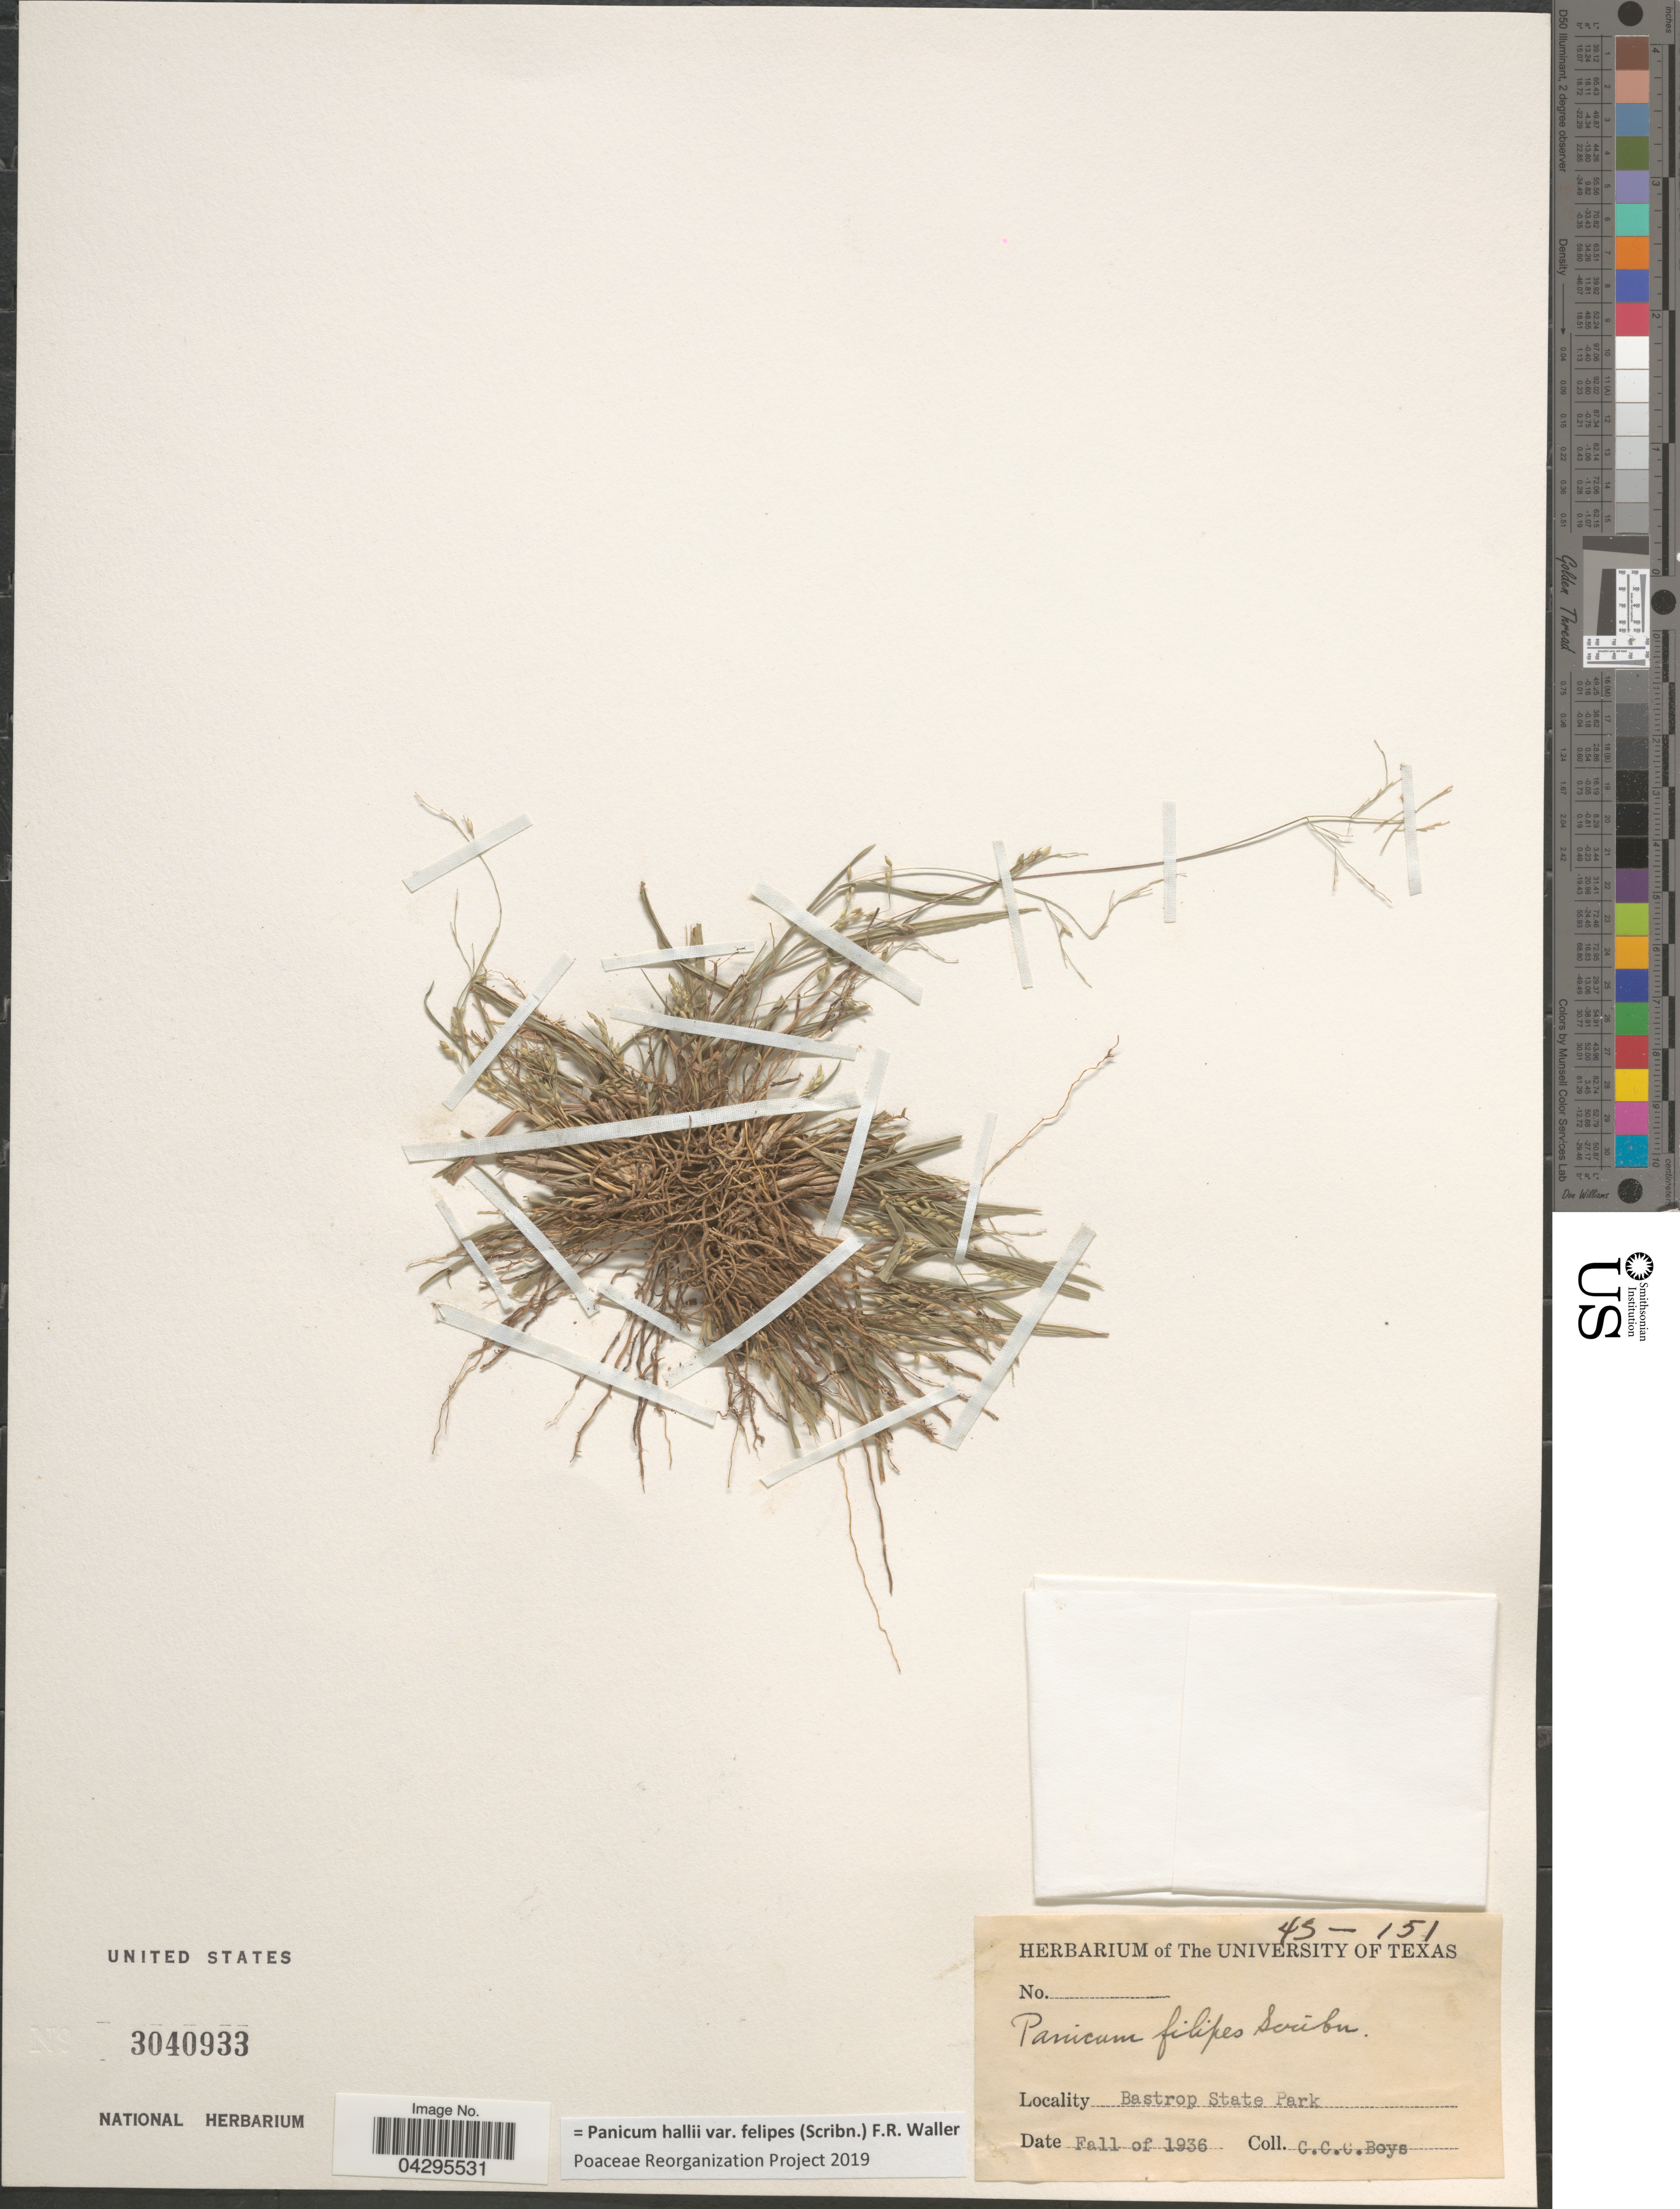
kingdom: Plantae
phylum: Tracheophyta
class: Liliopsida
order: Poales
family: Poaceae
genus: Panicum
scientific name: Panicum hallii var. felipes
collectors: C. Boys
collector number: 43-151?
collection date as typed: Fall of 1936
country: United States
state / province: Texas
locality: Bastrop State Park.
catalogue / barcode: US 3040933